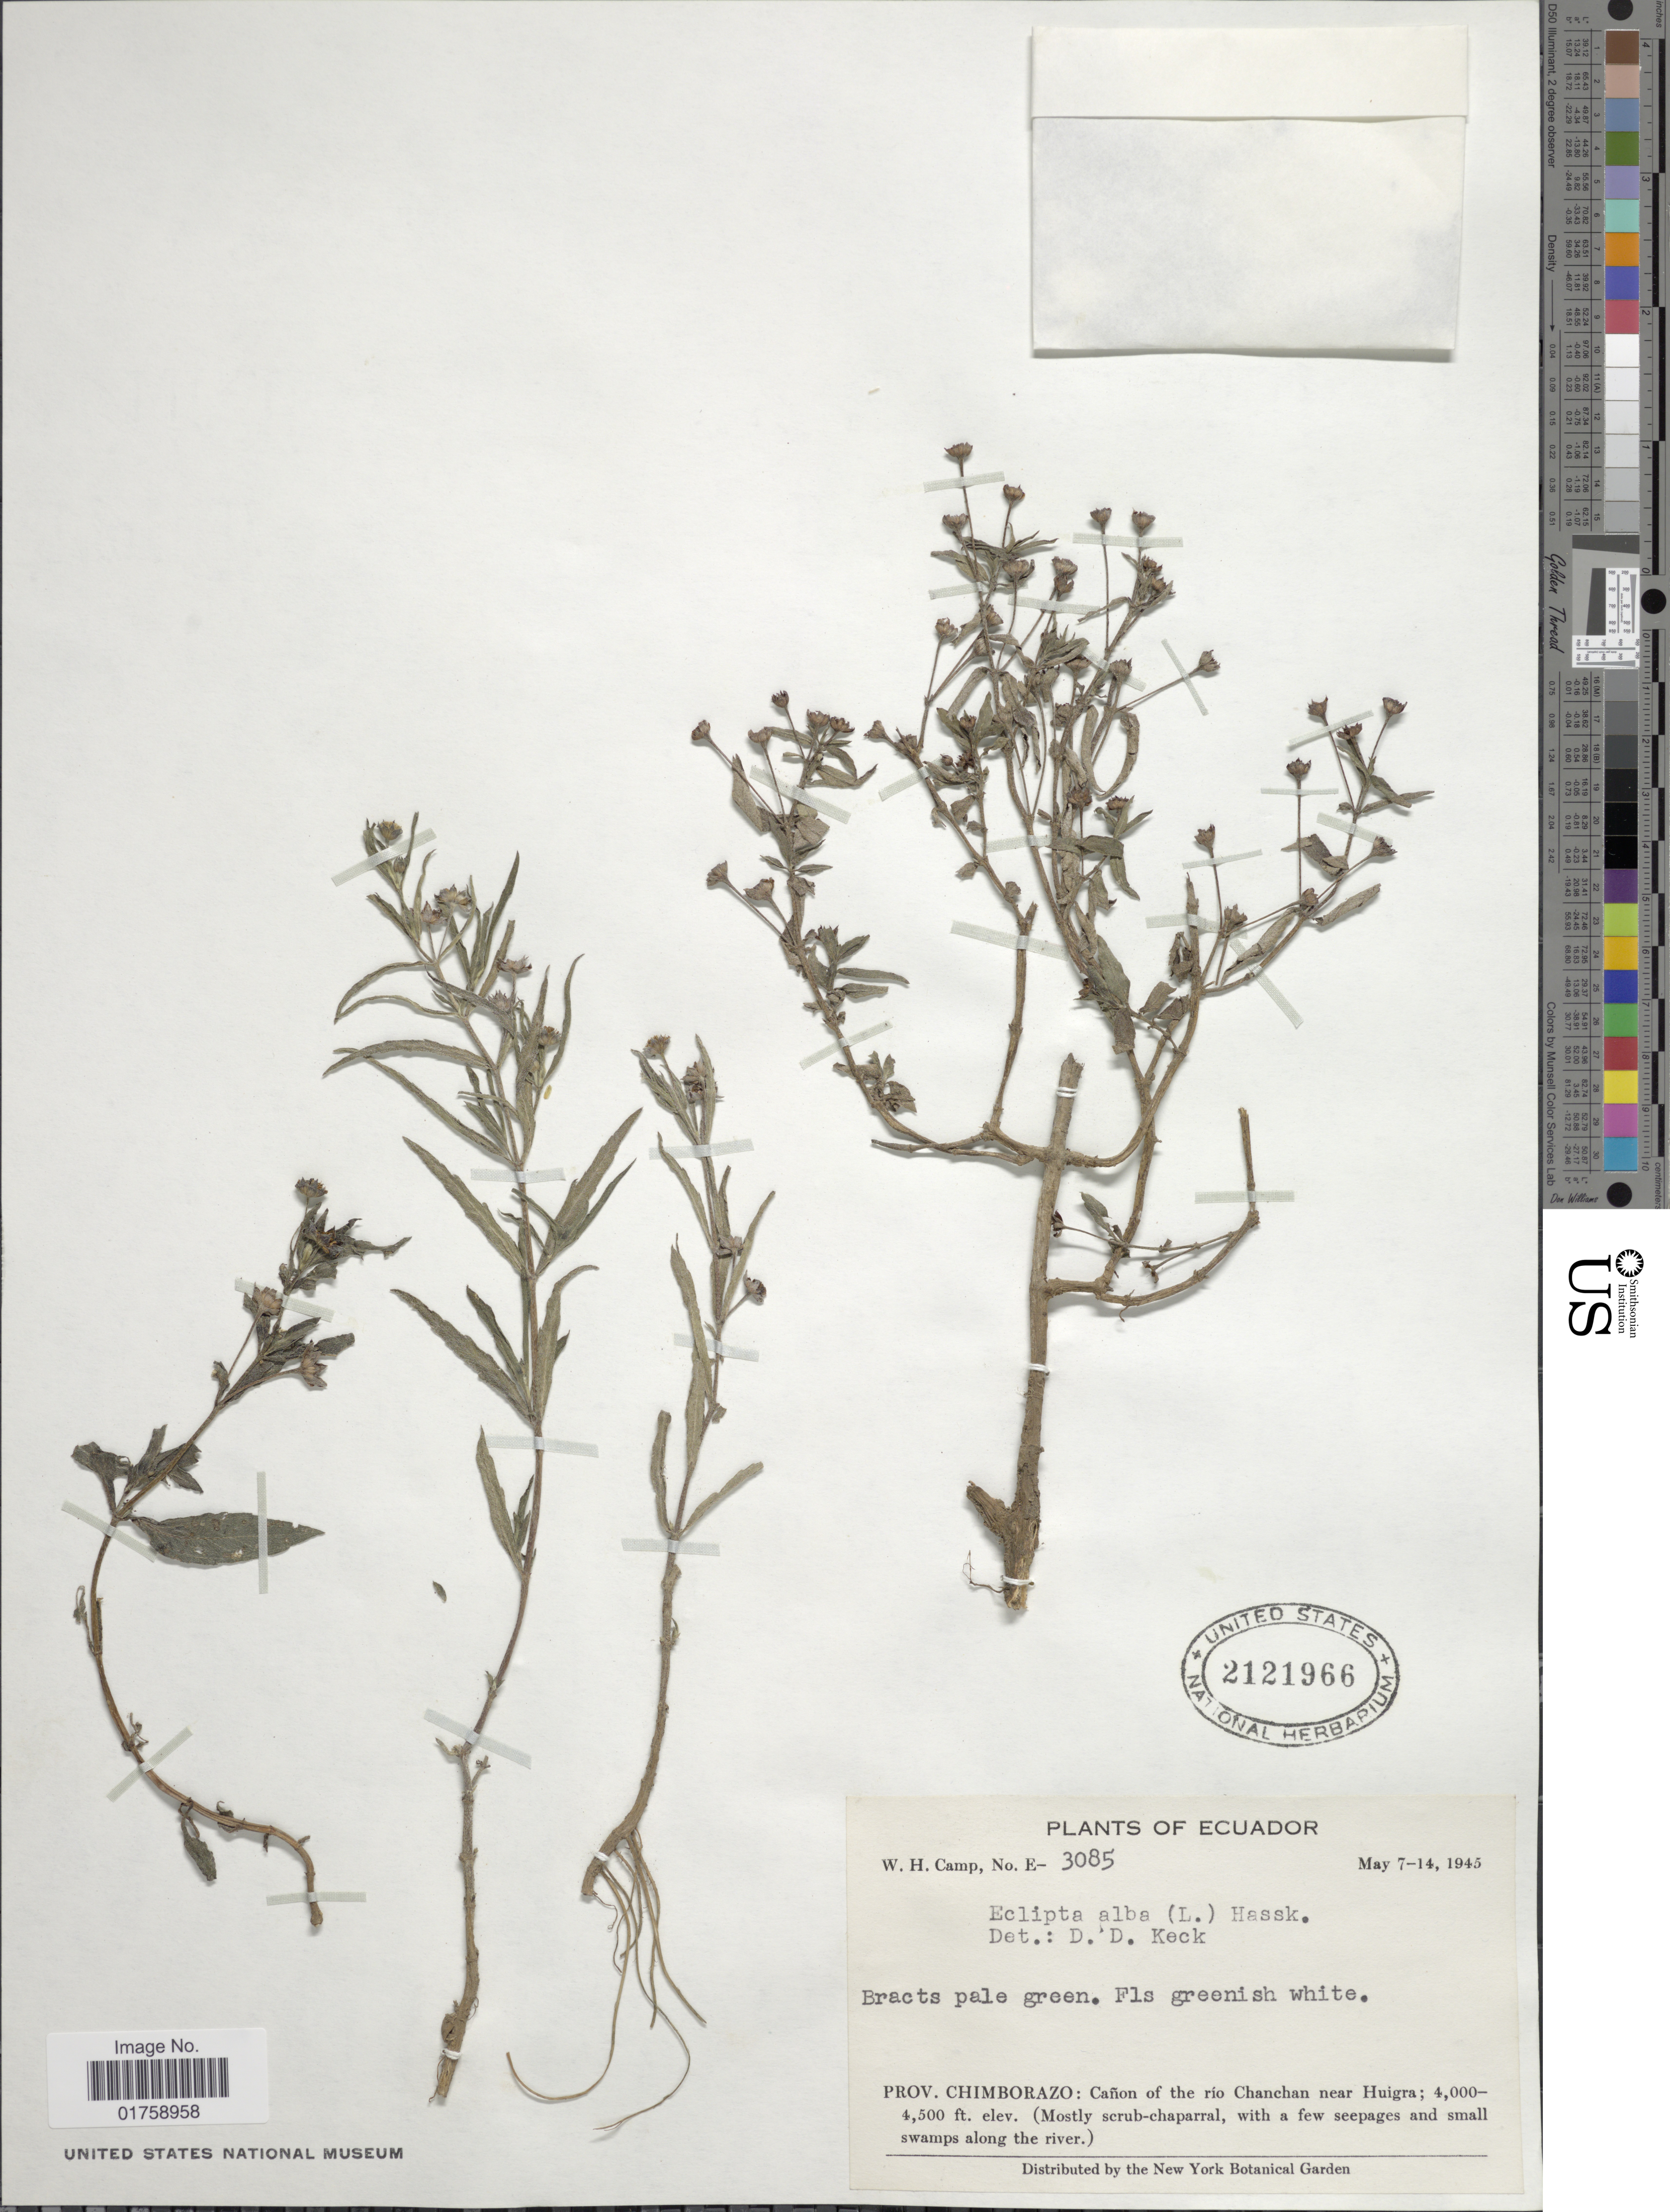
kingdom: Plantae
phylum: Tracheophyta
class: Magnoliopsida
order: Asterales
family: Asteraceae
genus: Eclipta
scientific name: Eclipta prostrata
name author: (L.) L.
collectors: W. H. Camp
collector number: E-3085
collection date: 1945-05-07/1945-05-14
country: Ecuador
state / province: Chimborazo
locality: Ecuador. Prov. Chimborazo: Cañon of the rio Chanchan near Huigra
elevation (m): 1219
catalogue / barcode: US 2121966